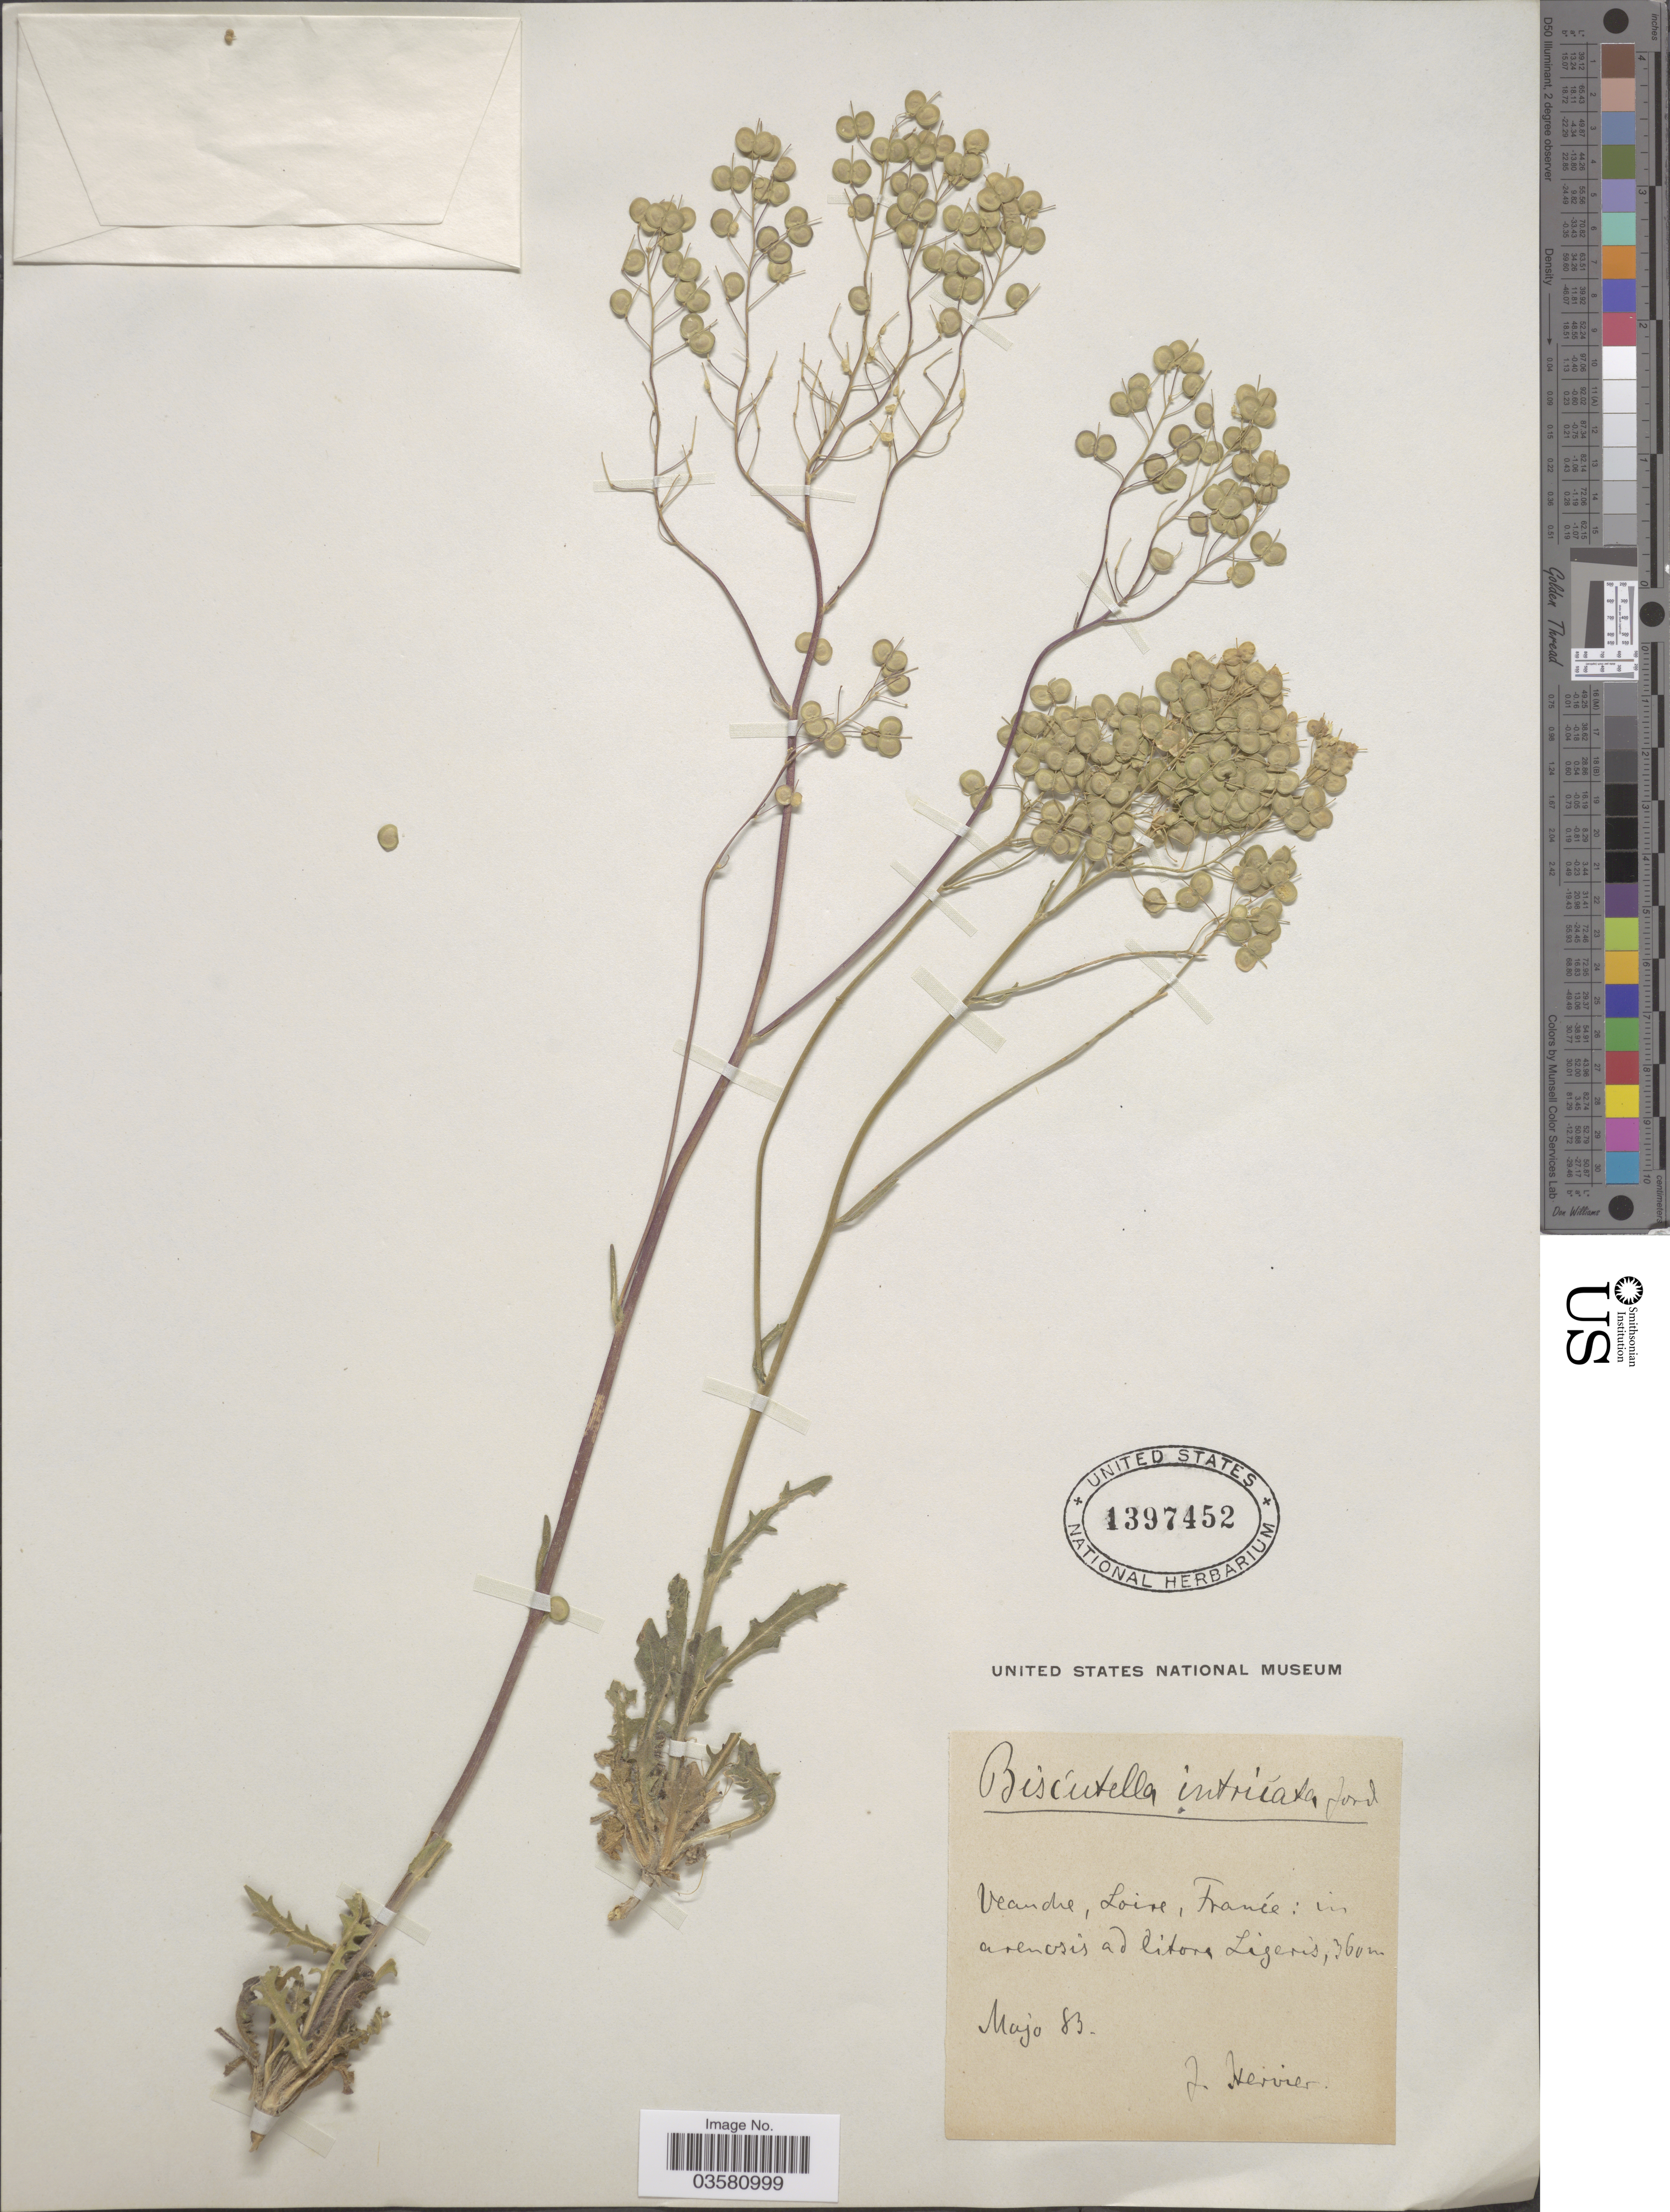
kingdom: Plantae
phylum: Tracheophyta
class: Magnoliopsida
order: Brassicales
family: Brassicaceae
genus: Biscutella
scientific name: Biscutella intricata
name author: Jord.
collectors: J. Hervier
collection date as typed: Transcribed d/m/y: /5/83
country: France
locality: Veandre, Loise: in arenosis ad litora Ligeris.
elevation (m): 360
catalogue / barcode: US 1397452